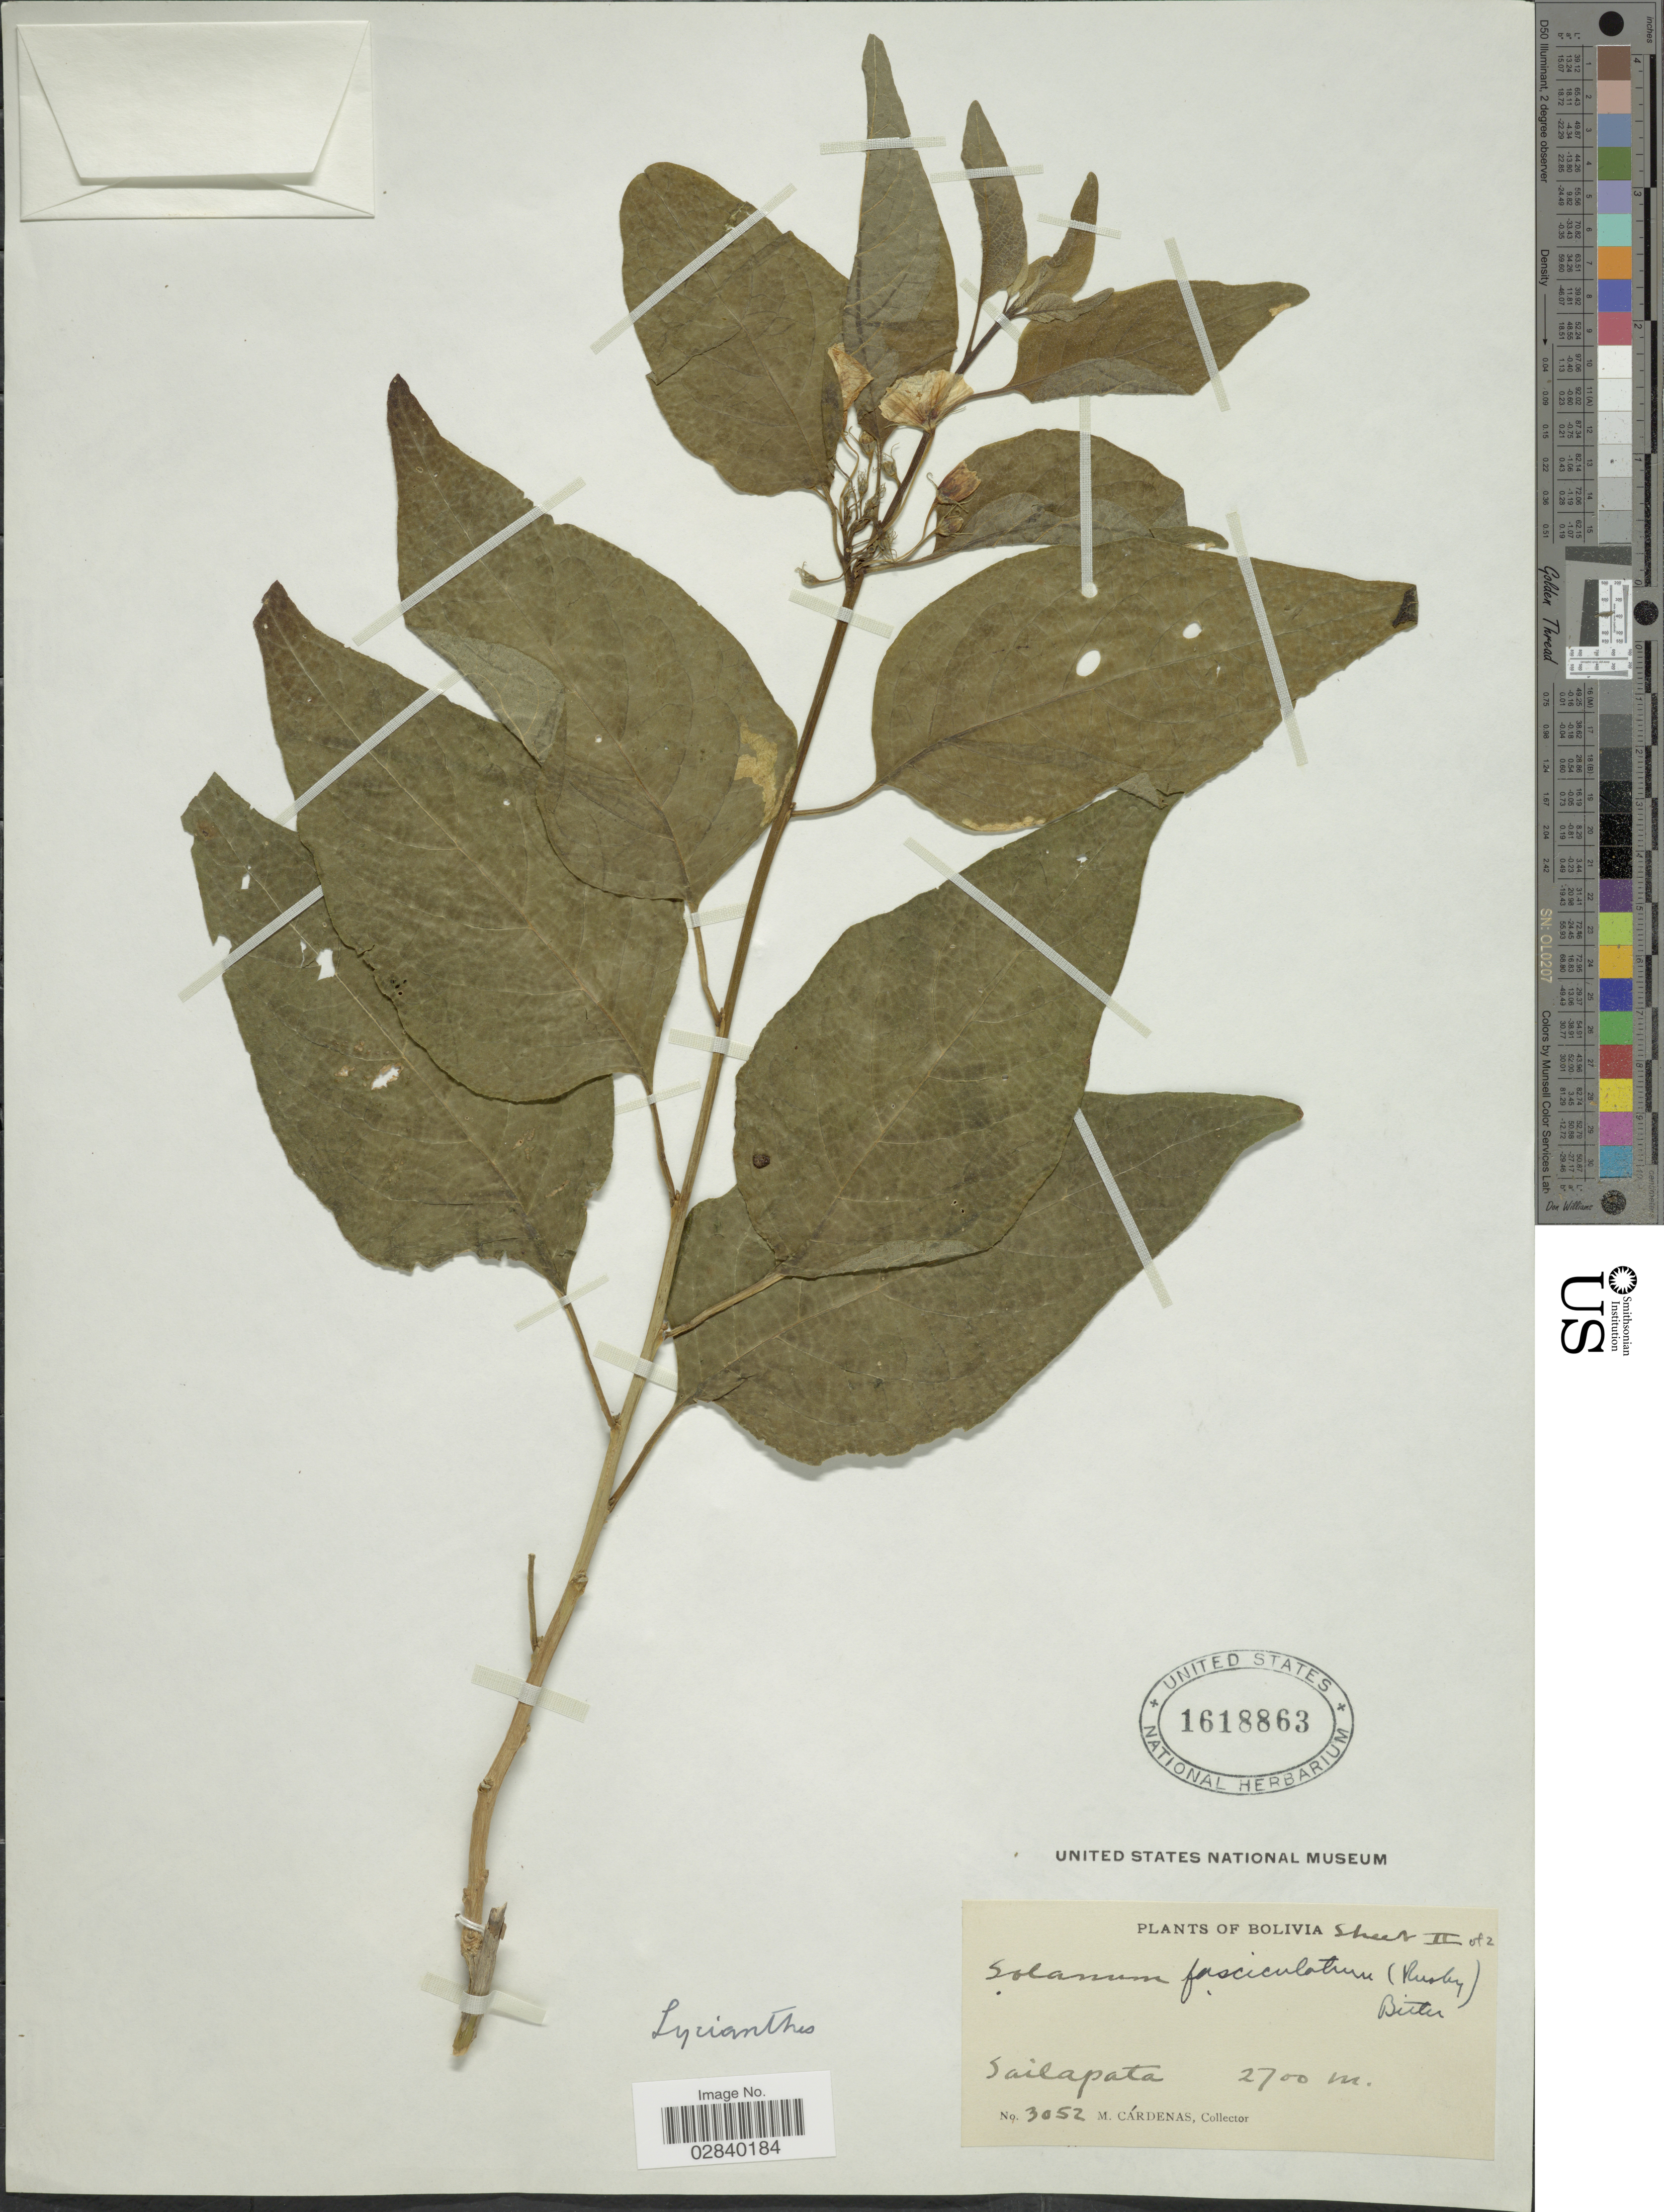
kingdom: Plantae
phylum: Tracheophyta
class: Magnoliopsida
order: Solanales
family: Solanaceae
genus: Lycianthes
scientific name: Lycianthes fasciculata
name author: (Rusby) Bitter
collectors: M. Cárdenas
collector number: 3052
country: Bolivia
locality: Sailapata.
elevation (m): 2700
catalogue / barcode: US 1618863